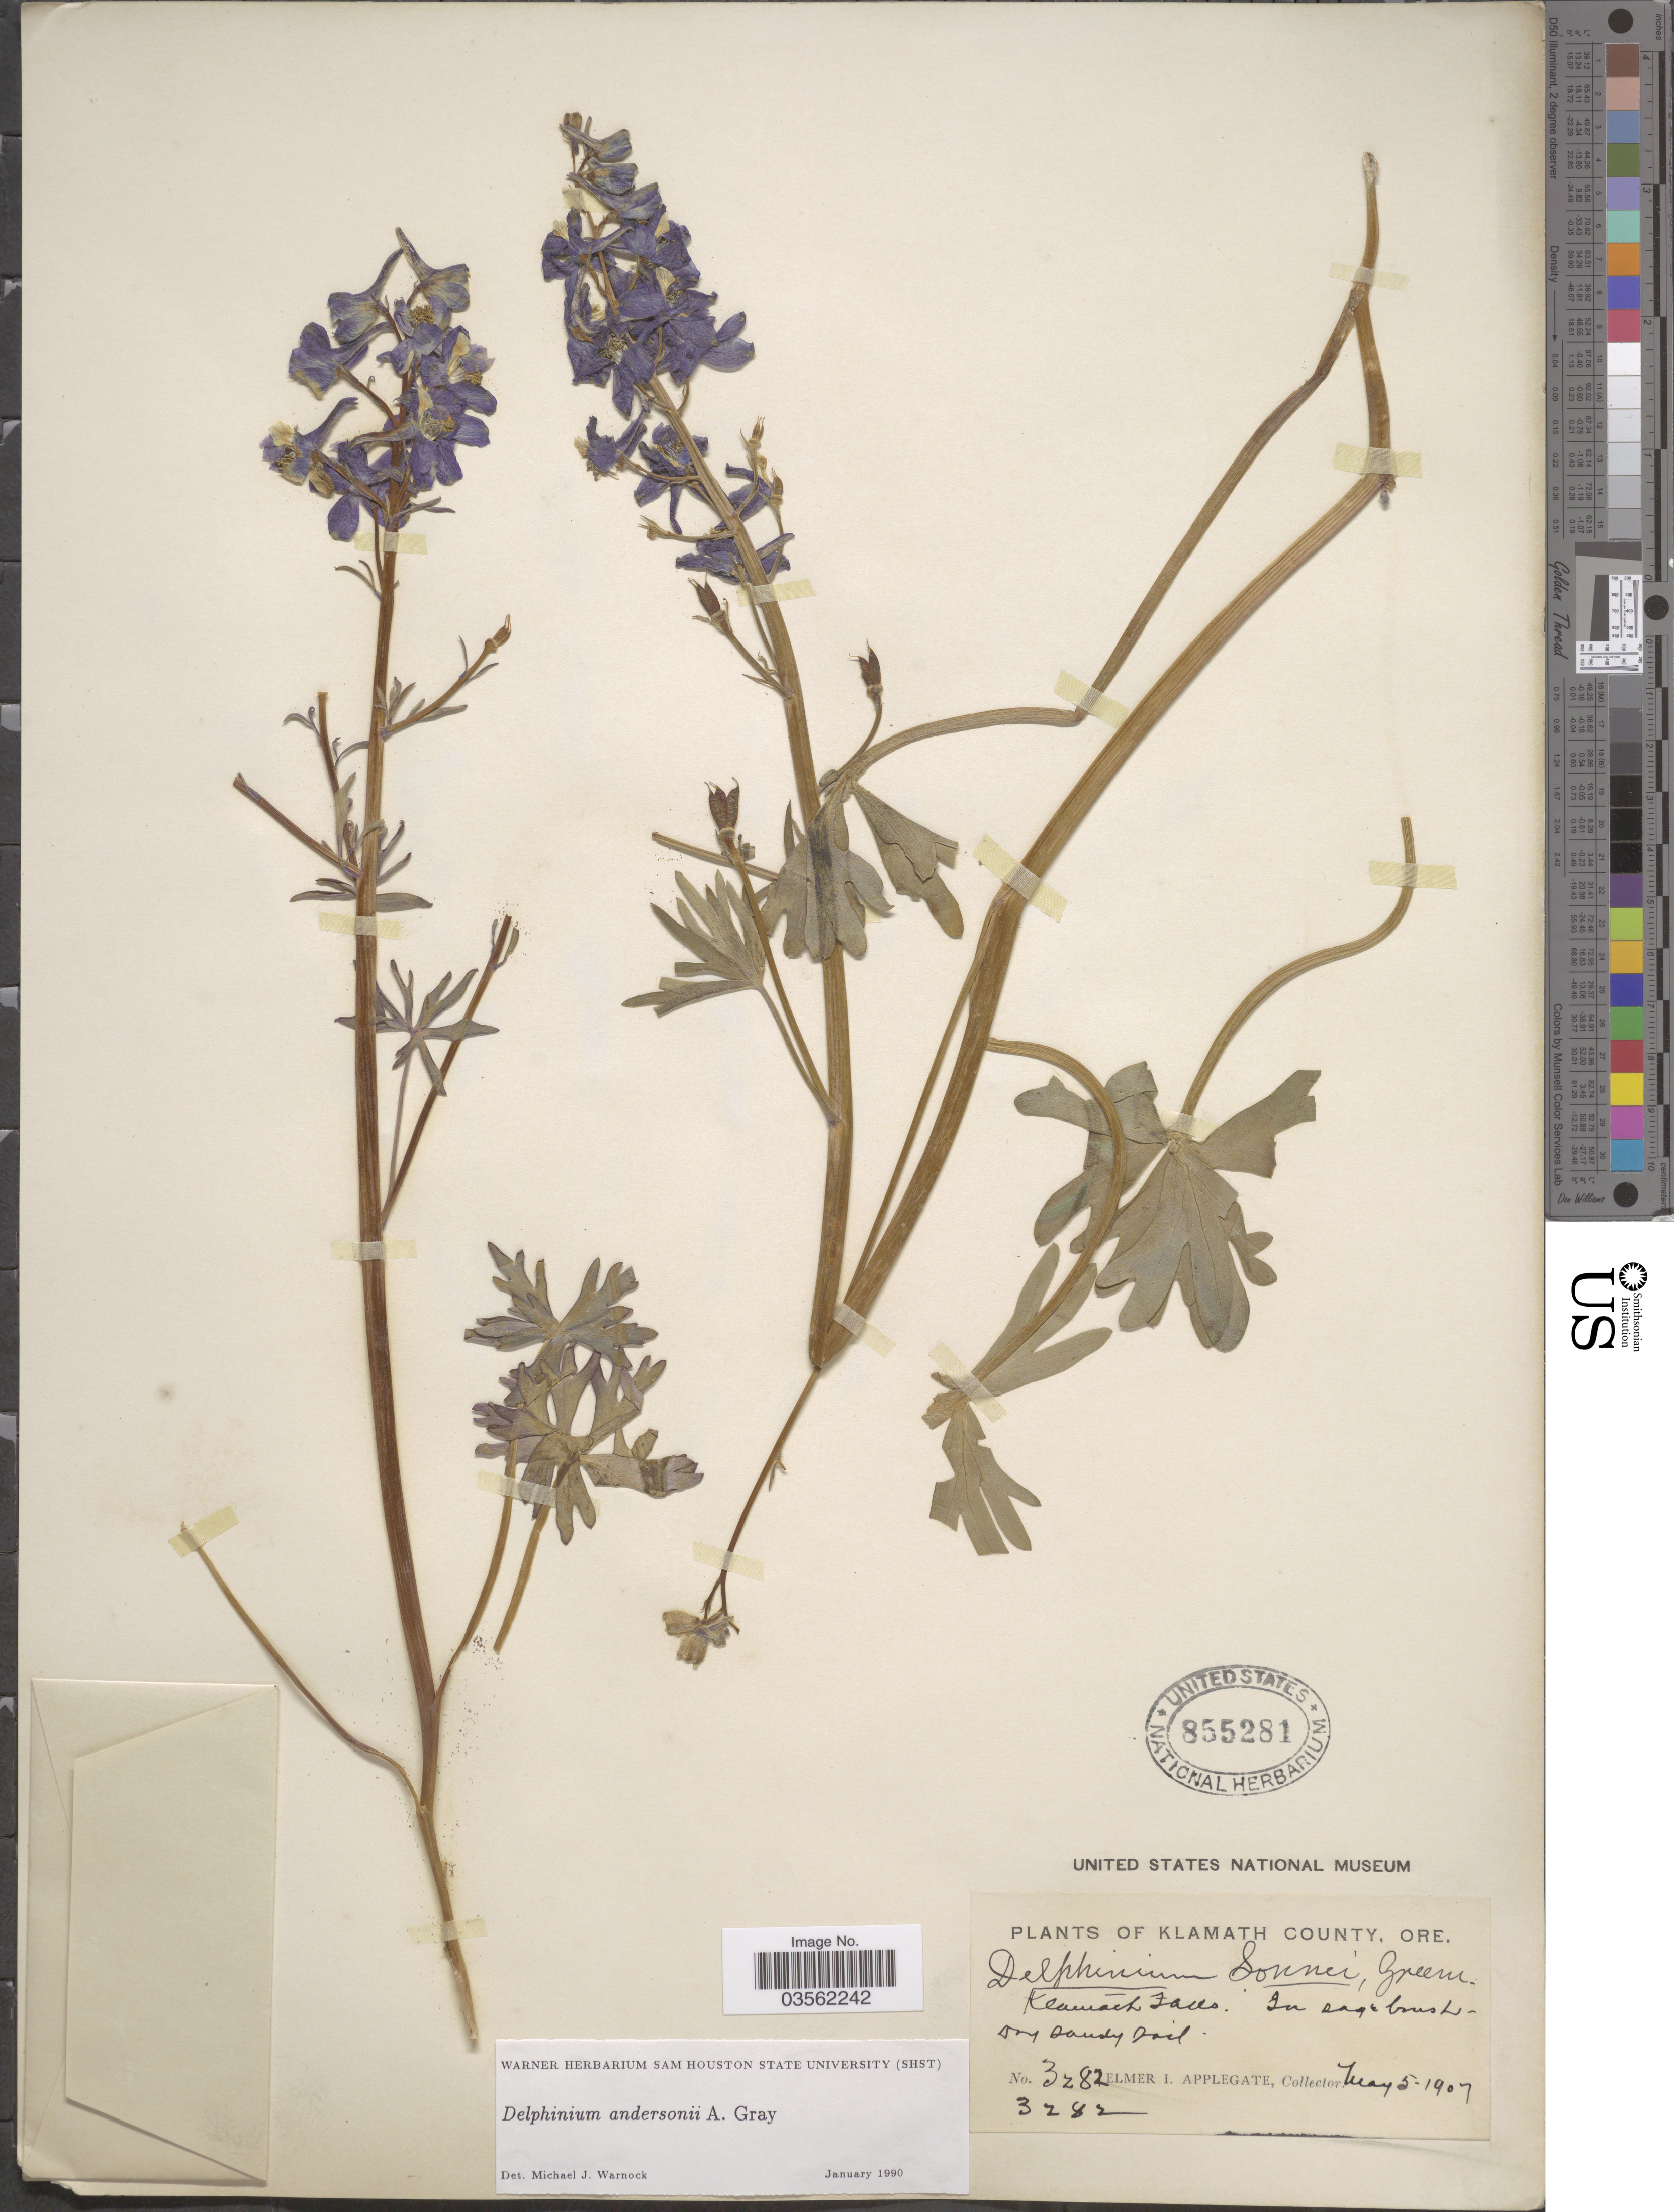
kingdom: Plantae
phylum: Tracheophyta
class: Magnoliopsida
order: Ranunculales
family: Ranunculaceae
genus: Delphinium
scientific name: Delphinium andersonii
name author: A. Gray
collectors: E. I. Applegate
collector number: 3282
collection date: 1907-05-05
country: United States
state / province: Oregon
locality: Klamath County. Klamath Falls.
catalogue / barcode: US 855281